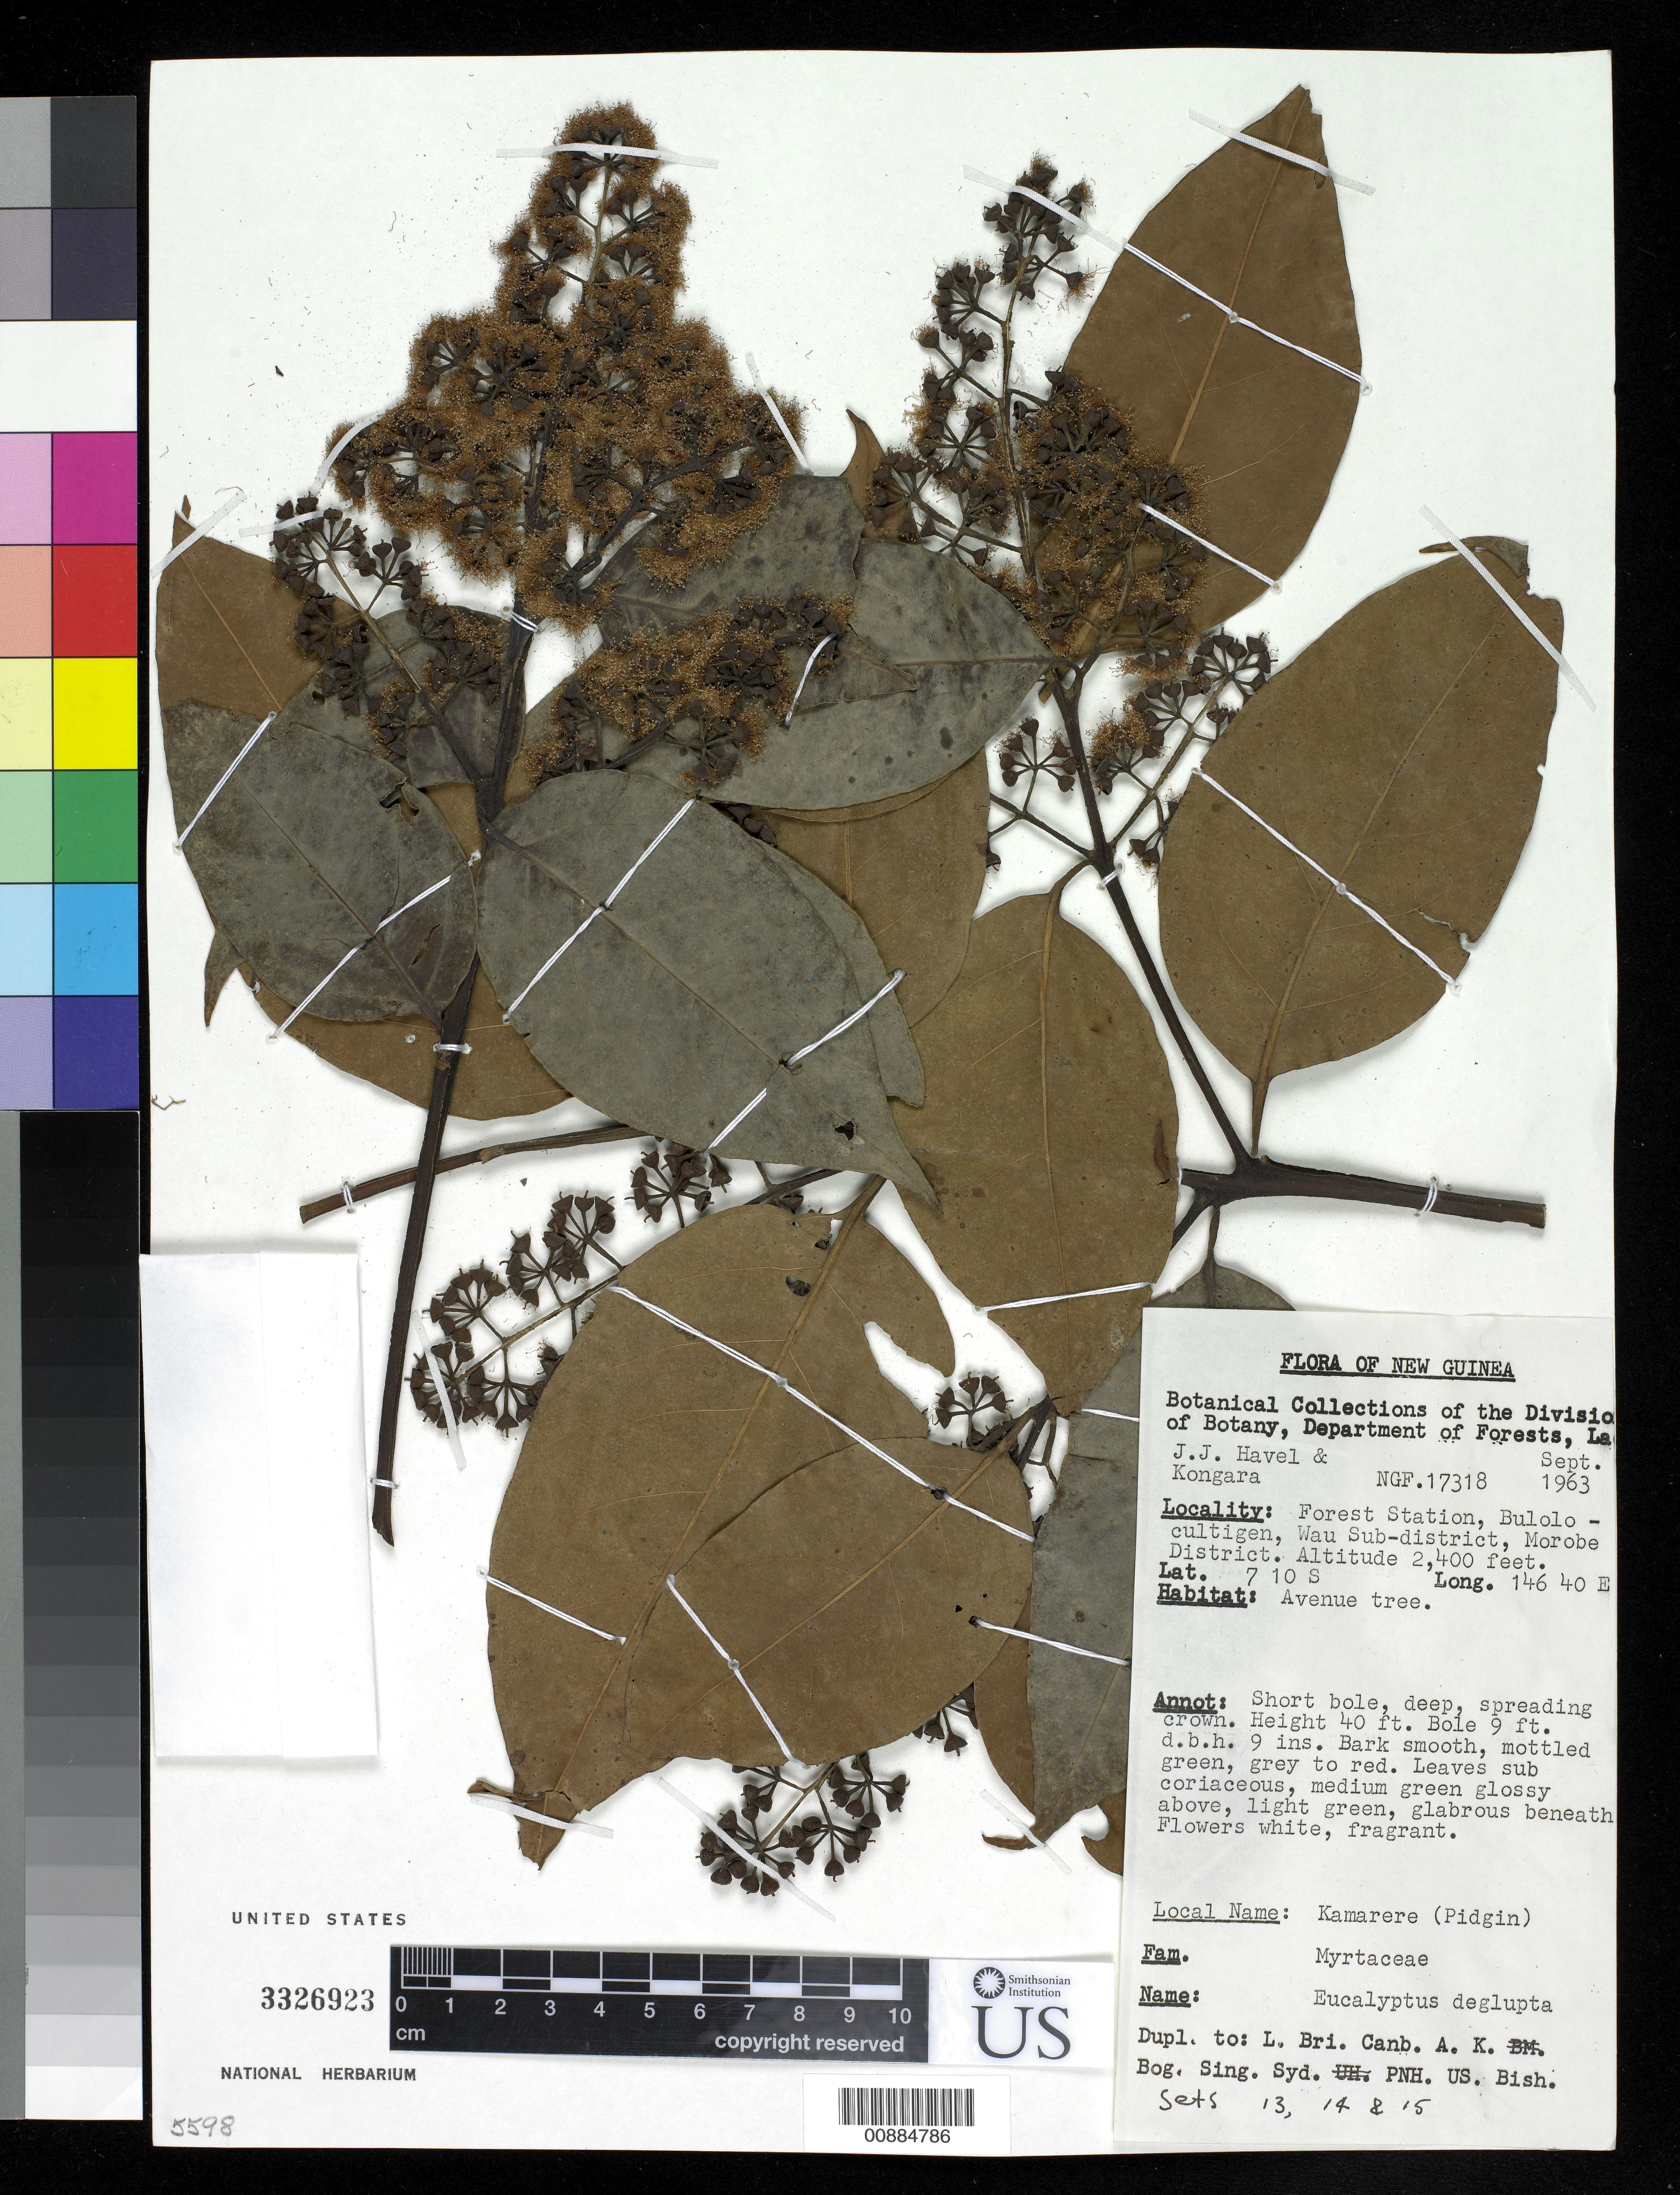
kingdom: Plantae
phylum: Tracheophyta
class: Magnoliopsida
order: Myrtales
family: Myrtaceae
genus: Eucalyptus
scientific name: Eucalyptus deglupta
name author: Blume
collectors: J. Havel & -. Kongara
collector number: NGF 17318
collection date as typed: Sep 1963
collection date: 1963-09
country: Papua New Guinea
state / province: Morobe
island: New Guinea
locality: Morobe District, Wau Subdistrict, Bulolocultigen, Forest Station.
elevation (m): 732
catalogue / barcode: US 3326923